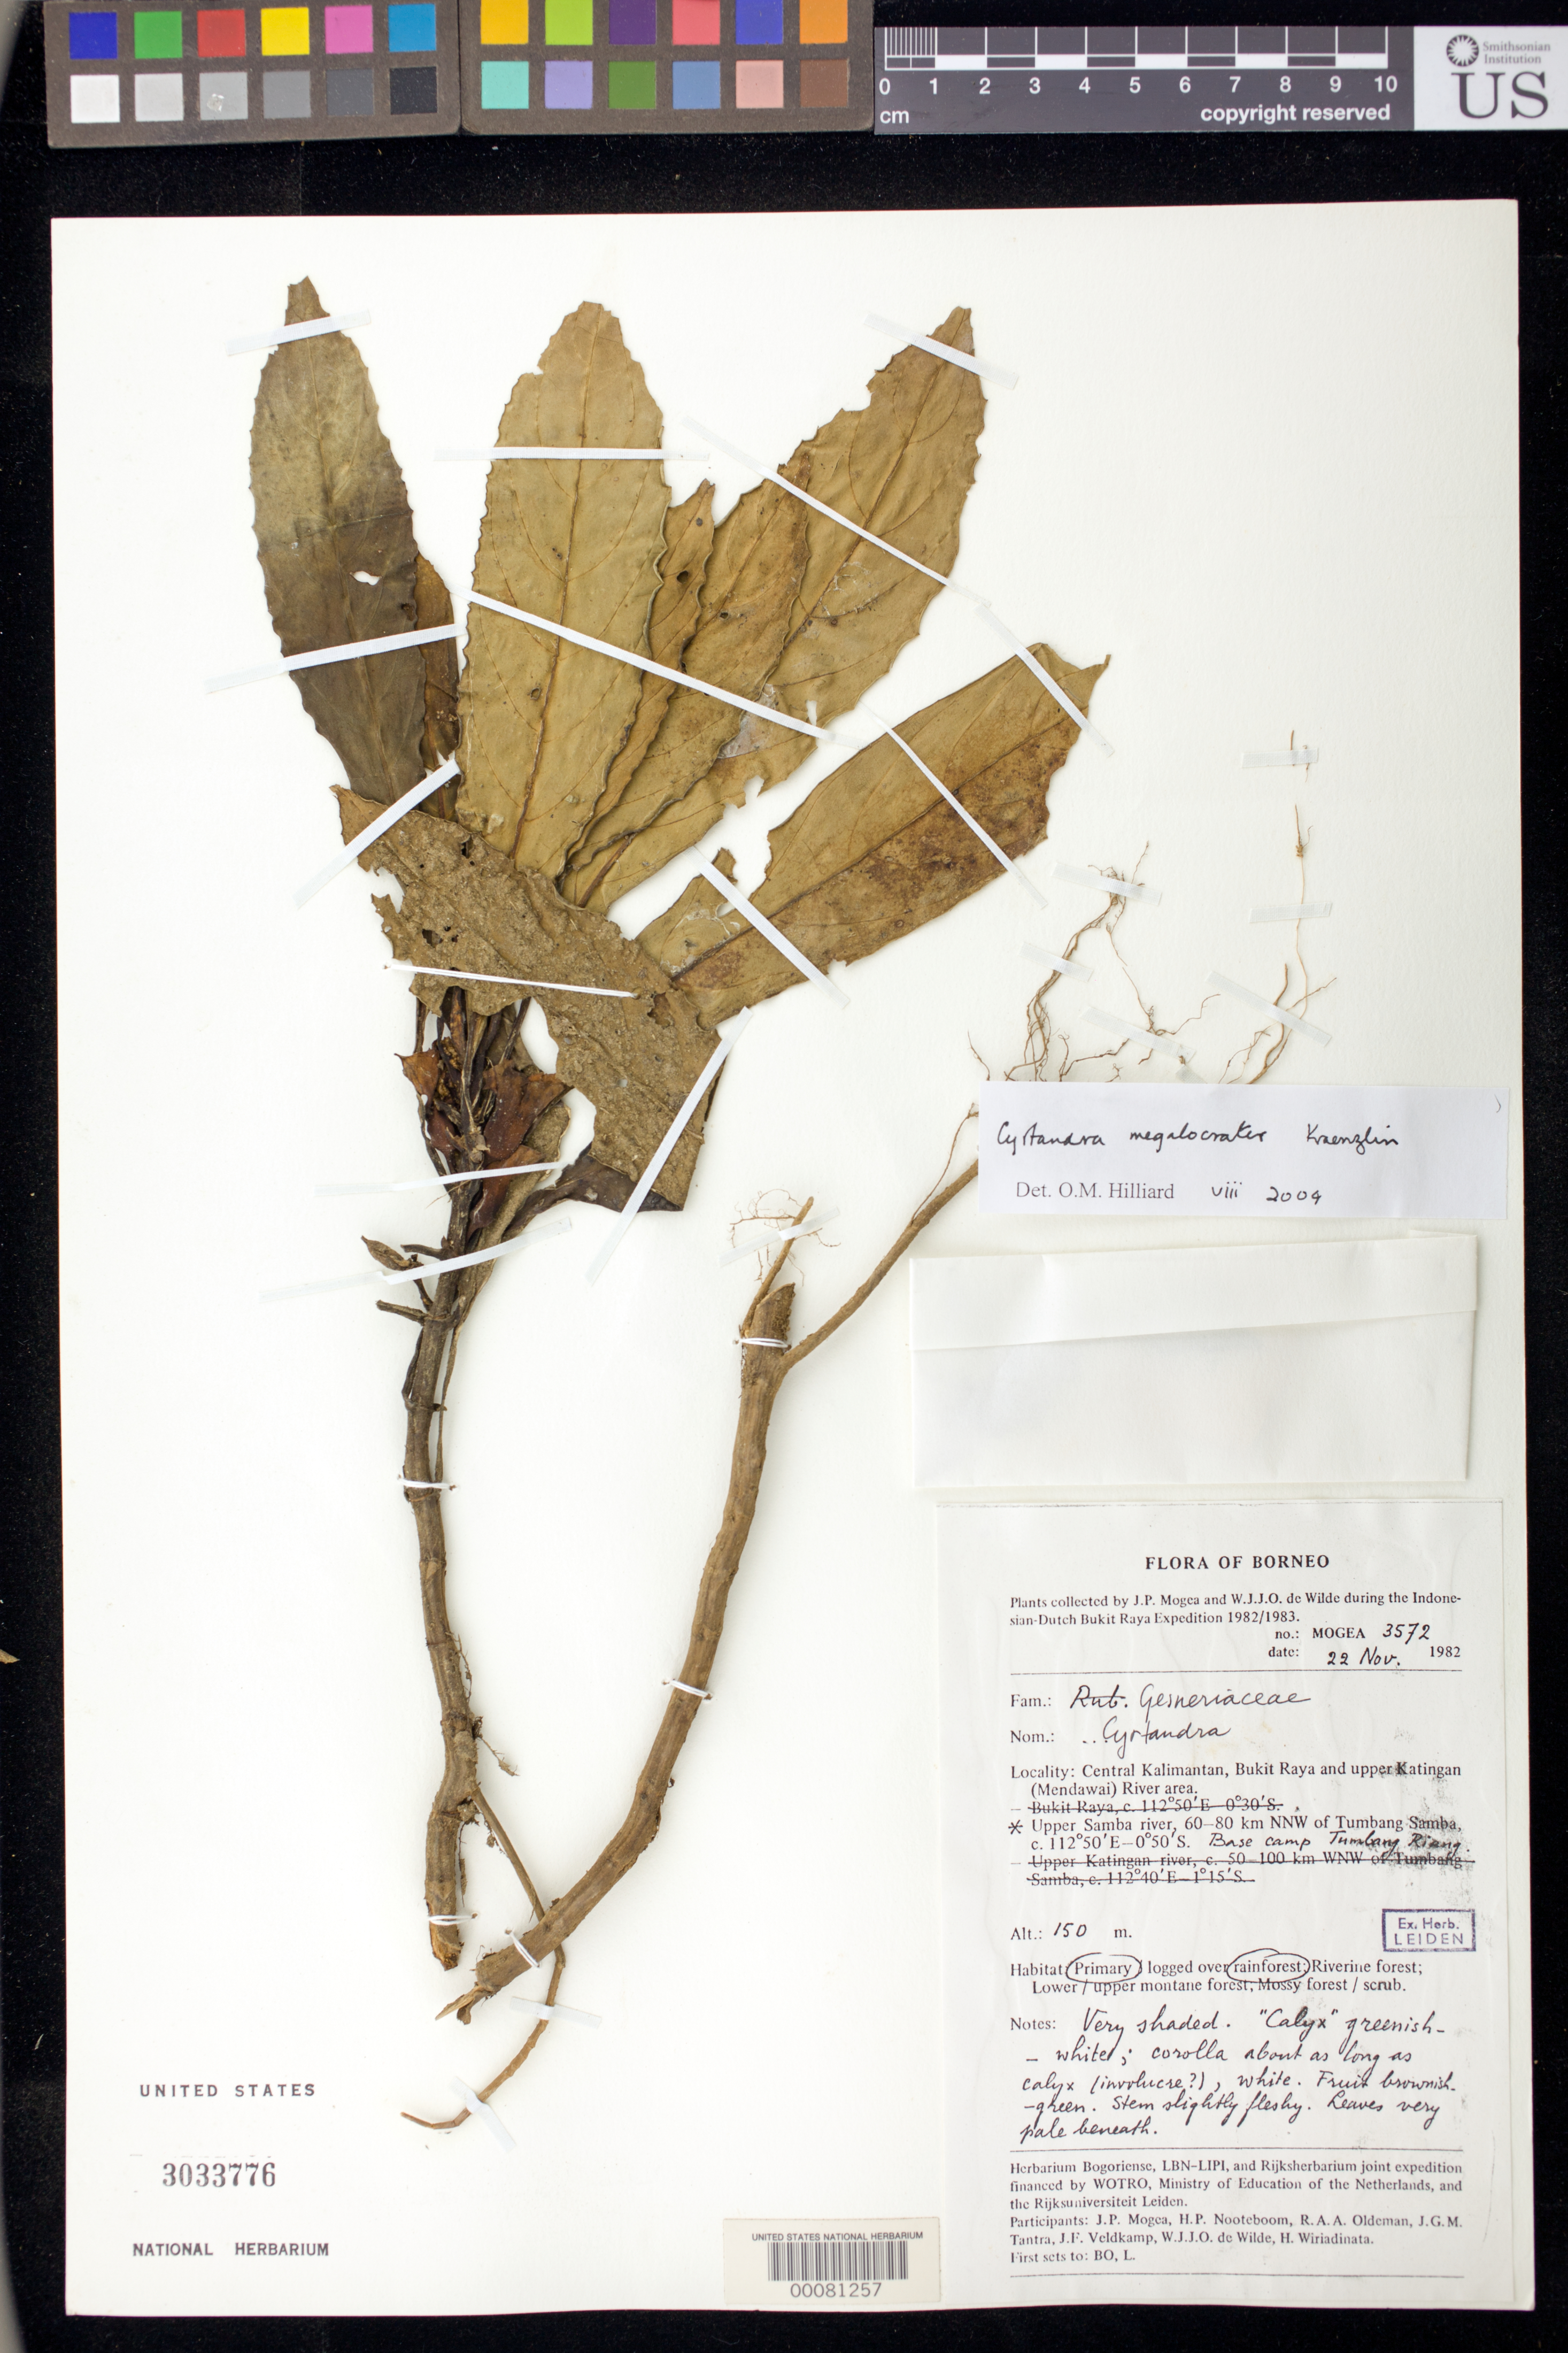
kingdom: Plantae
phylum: Tracheophyta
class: Magnoliopsida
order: Lamiales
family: Gesneriaceae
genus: Cyrtandra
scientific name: Cyrtandra megalocrater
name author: Kraenzl.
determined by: Hilliard, O. M.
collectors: J. Mogea & W. J. de Wilde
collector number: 3572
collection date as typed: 22 Nov 1982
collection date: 1982-11-22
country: Indonesia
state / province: Kalimantan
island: Borneo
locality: Central Kalimantan, Bukit Raya and upper Katingan (Mendawai) River area. Upper Samba River, 60-80 km NNW of Tumbang Samba, base camp Tumbang Riang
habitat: Primary rainforest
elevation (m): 150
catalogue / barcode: US 3033776